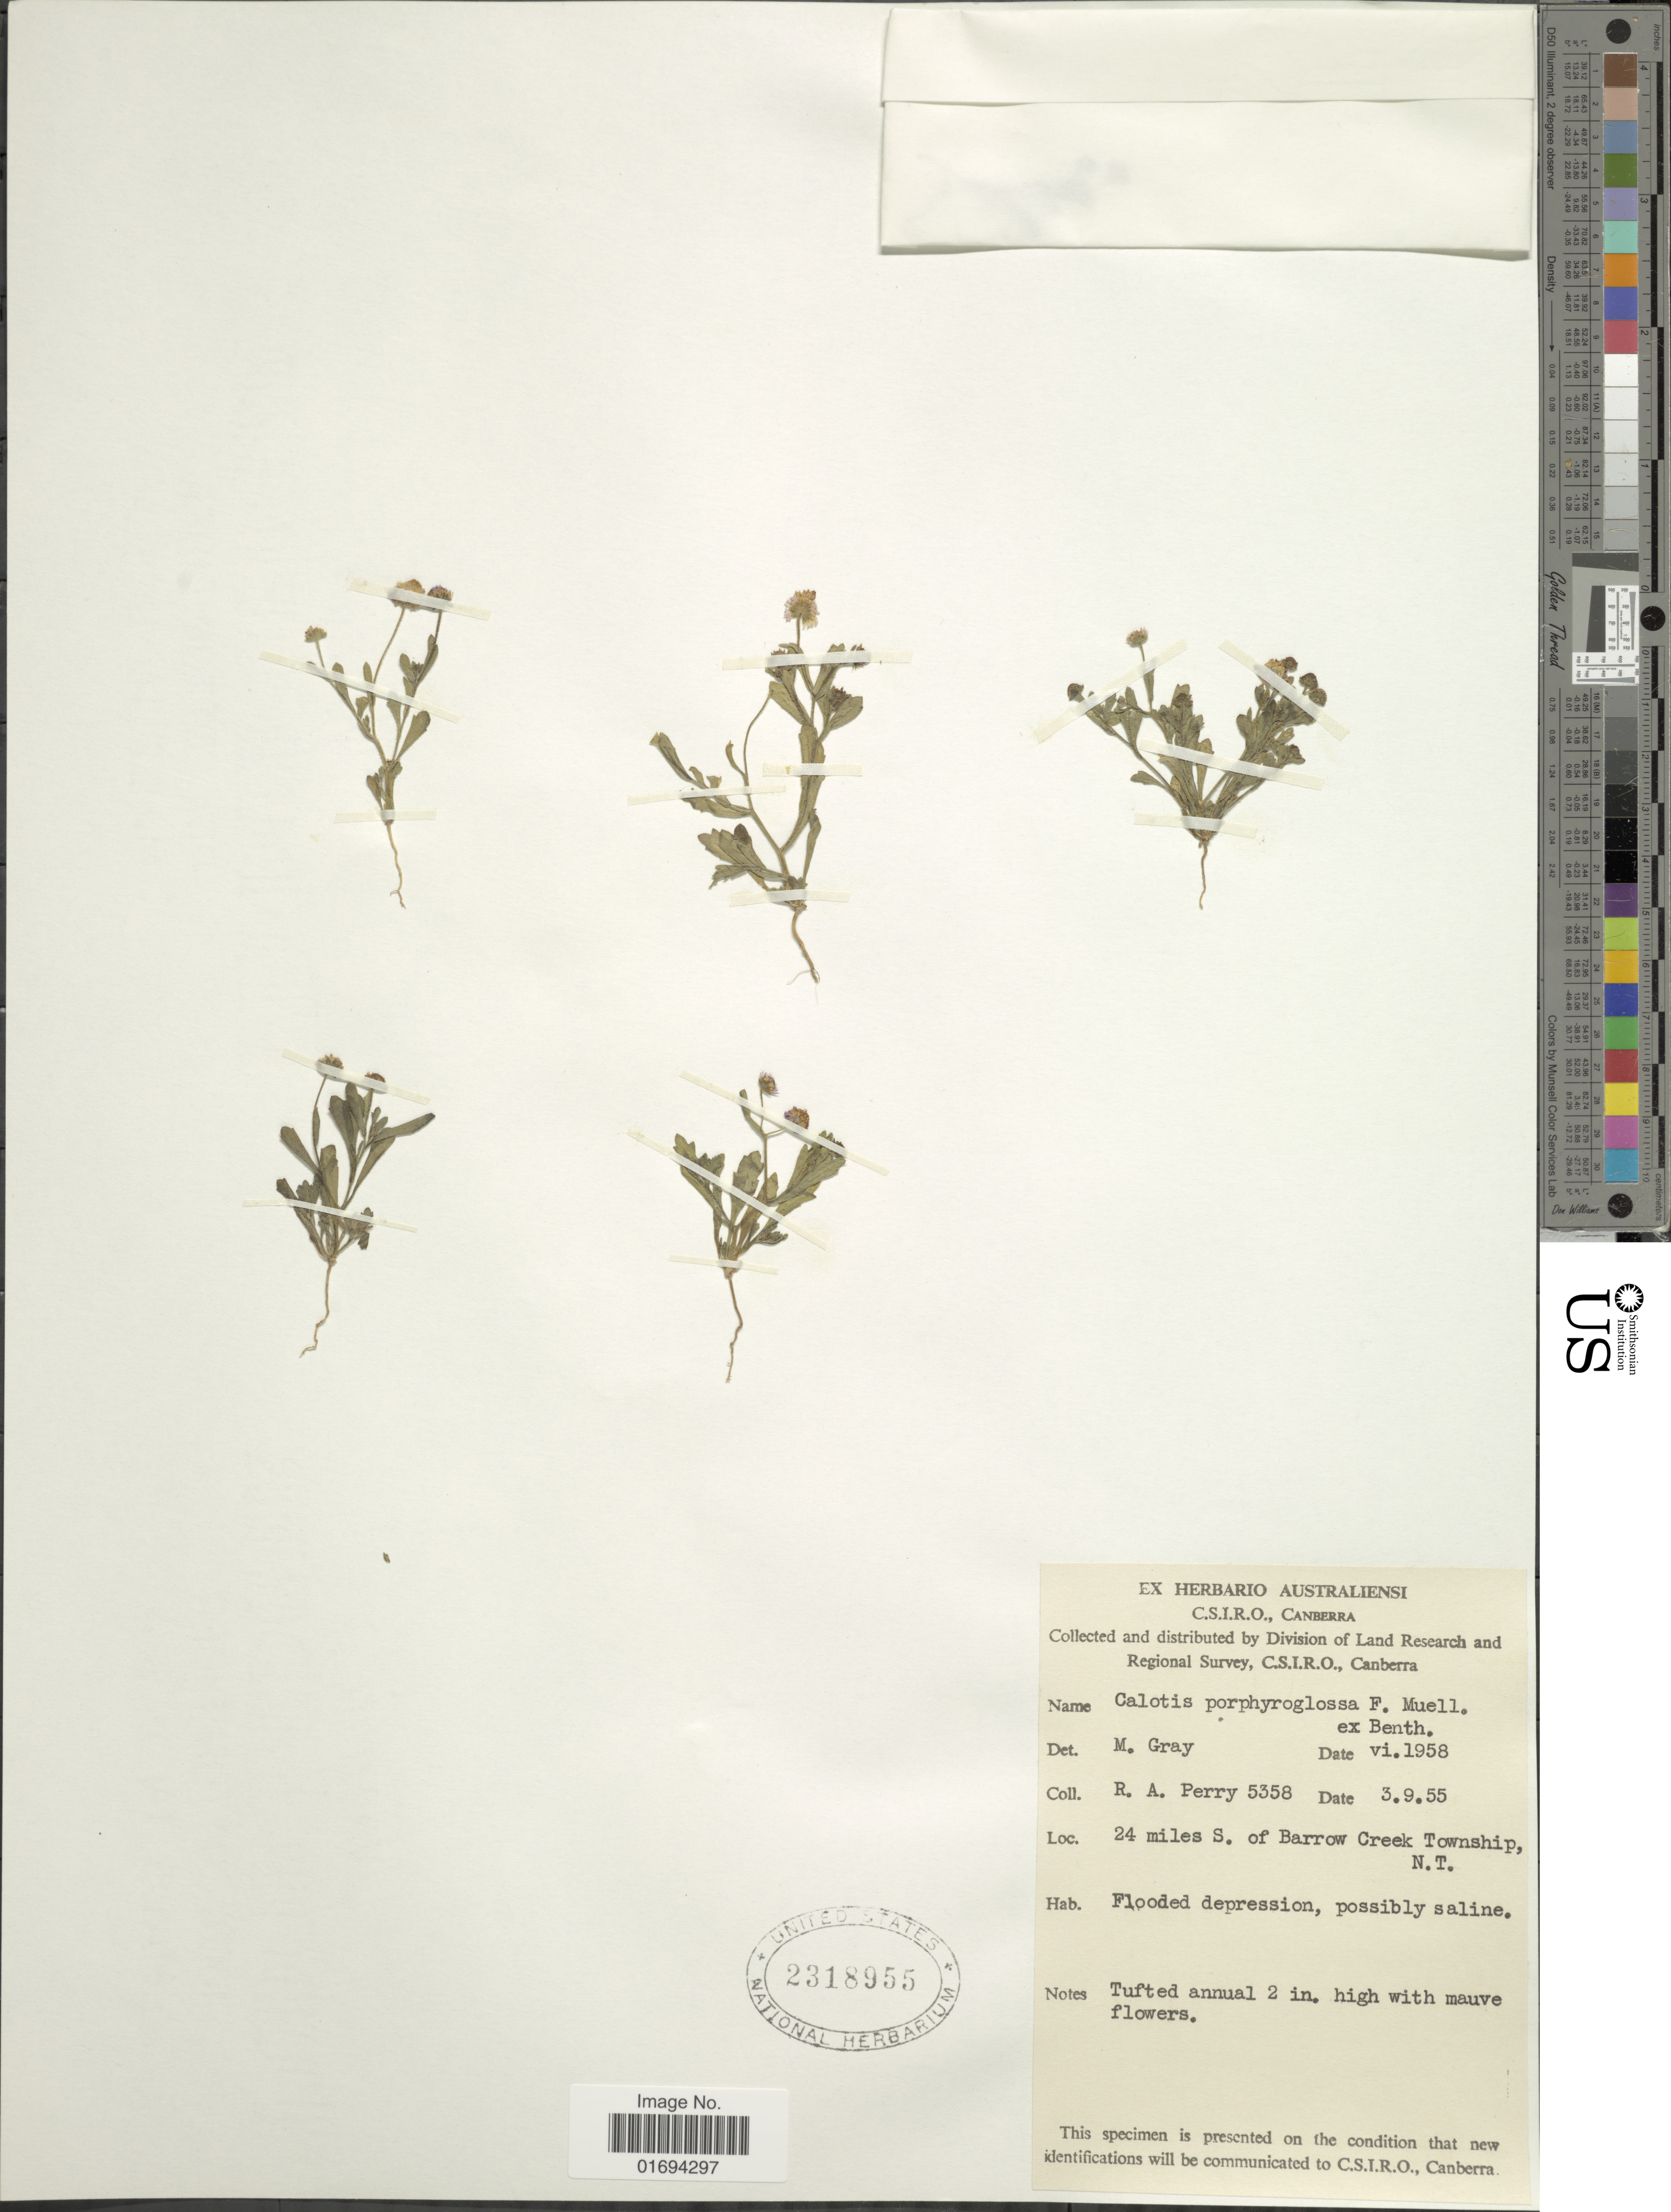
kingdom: Plantae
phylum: Tracheophyta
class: Magnoliopsida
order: Asterales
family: Asteraceae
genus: Calotis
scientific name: Calotis porphyroglossa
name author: F. Muell. ex Benth.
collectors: Perry, R. A.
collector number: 5358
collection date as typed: Transcribed d/m/y: 3/9/55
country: Australia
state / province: Northern Territory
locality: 24 miles S. of Barrow Creek Township, N. T.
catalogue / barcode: US 2318955